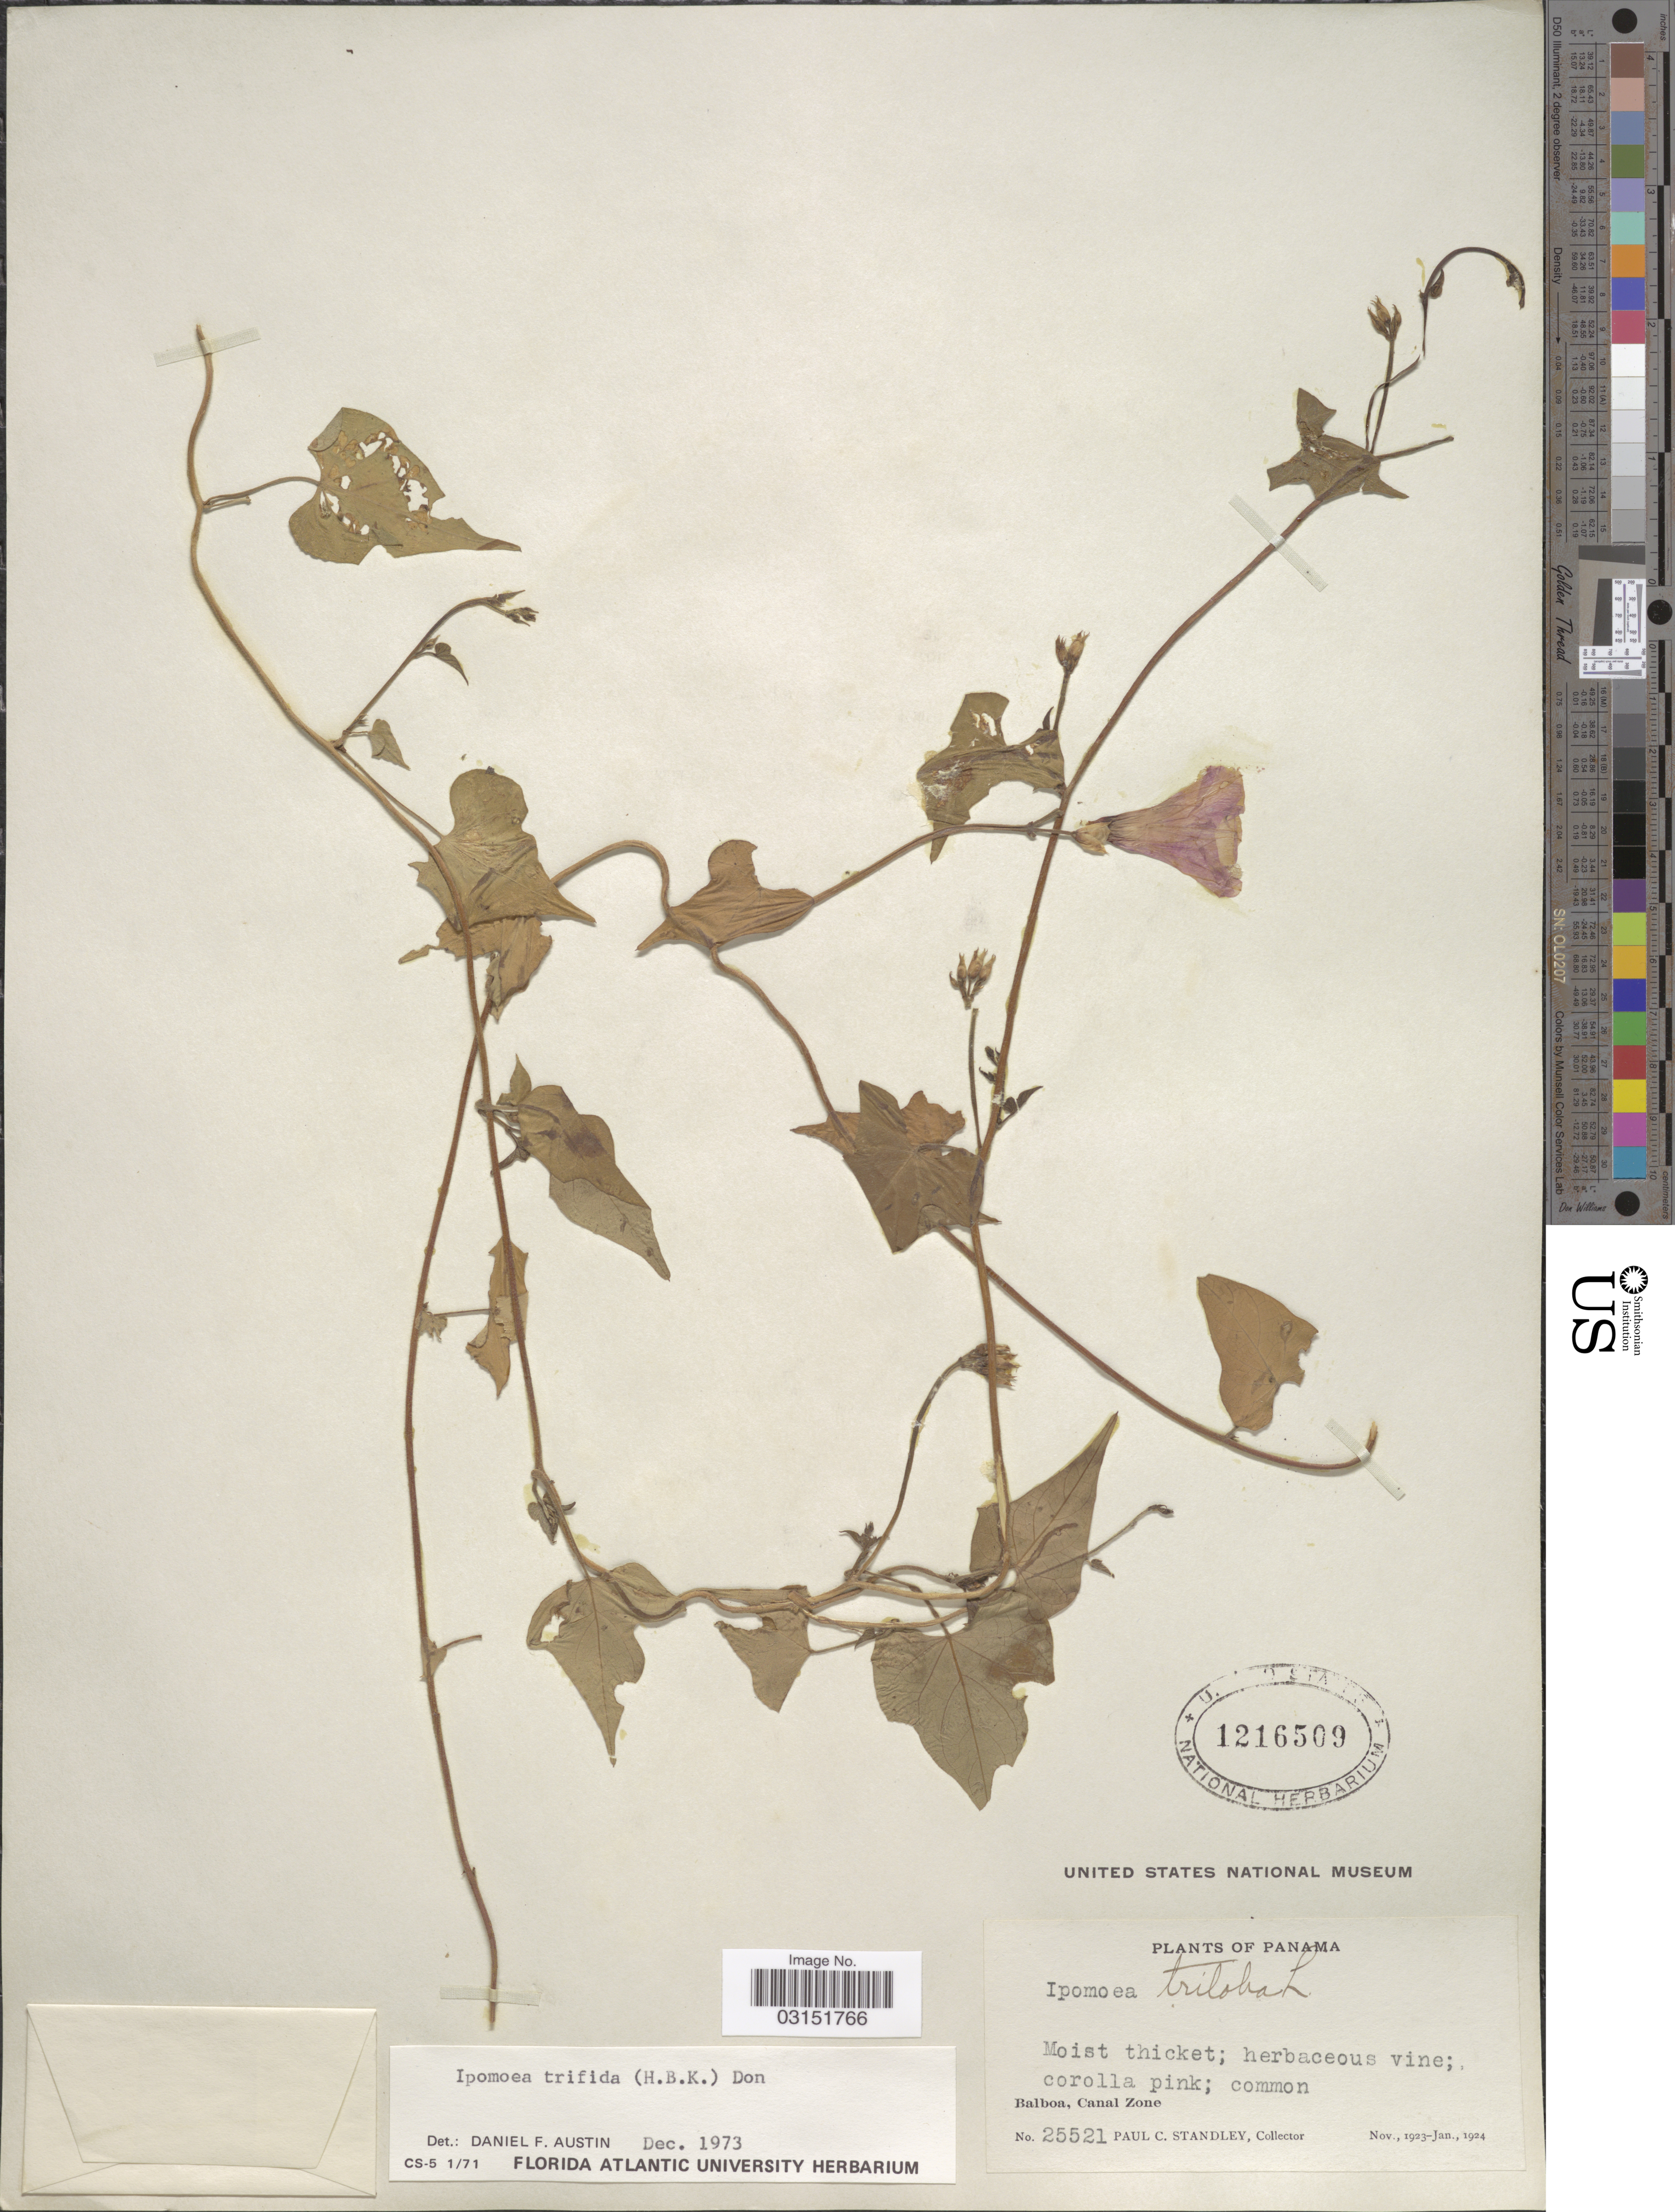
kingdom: Plantae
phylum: Tracheophyta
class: Magnoliopsida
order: Solanales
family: Convolvulaceae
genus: Ipomoea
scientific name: Ipomoea trifida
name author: (Kunth) G. Don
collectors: P. C. Standley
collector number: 25521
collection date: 1923-11/1924-01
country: Panama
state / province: Colón / Panamá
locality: Balboa, Canal Zone.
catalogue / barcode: US 1216509